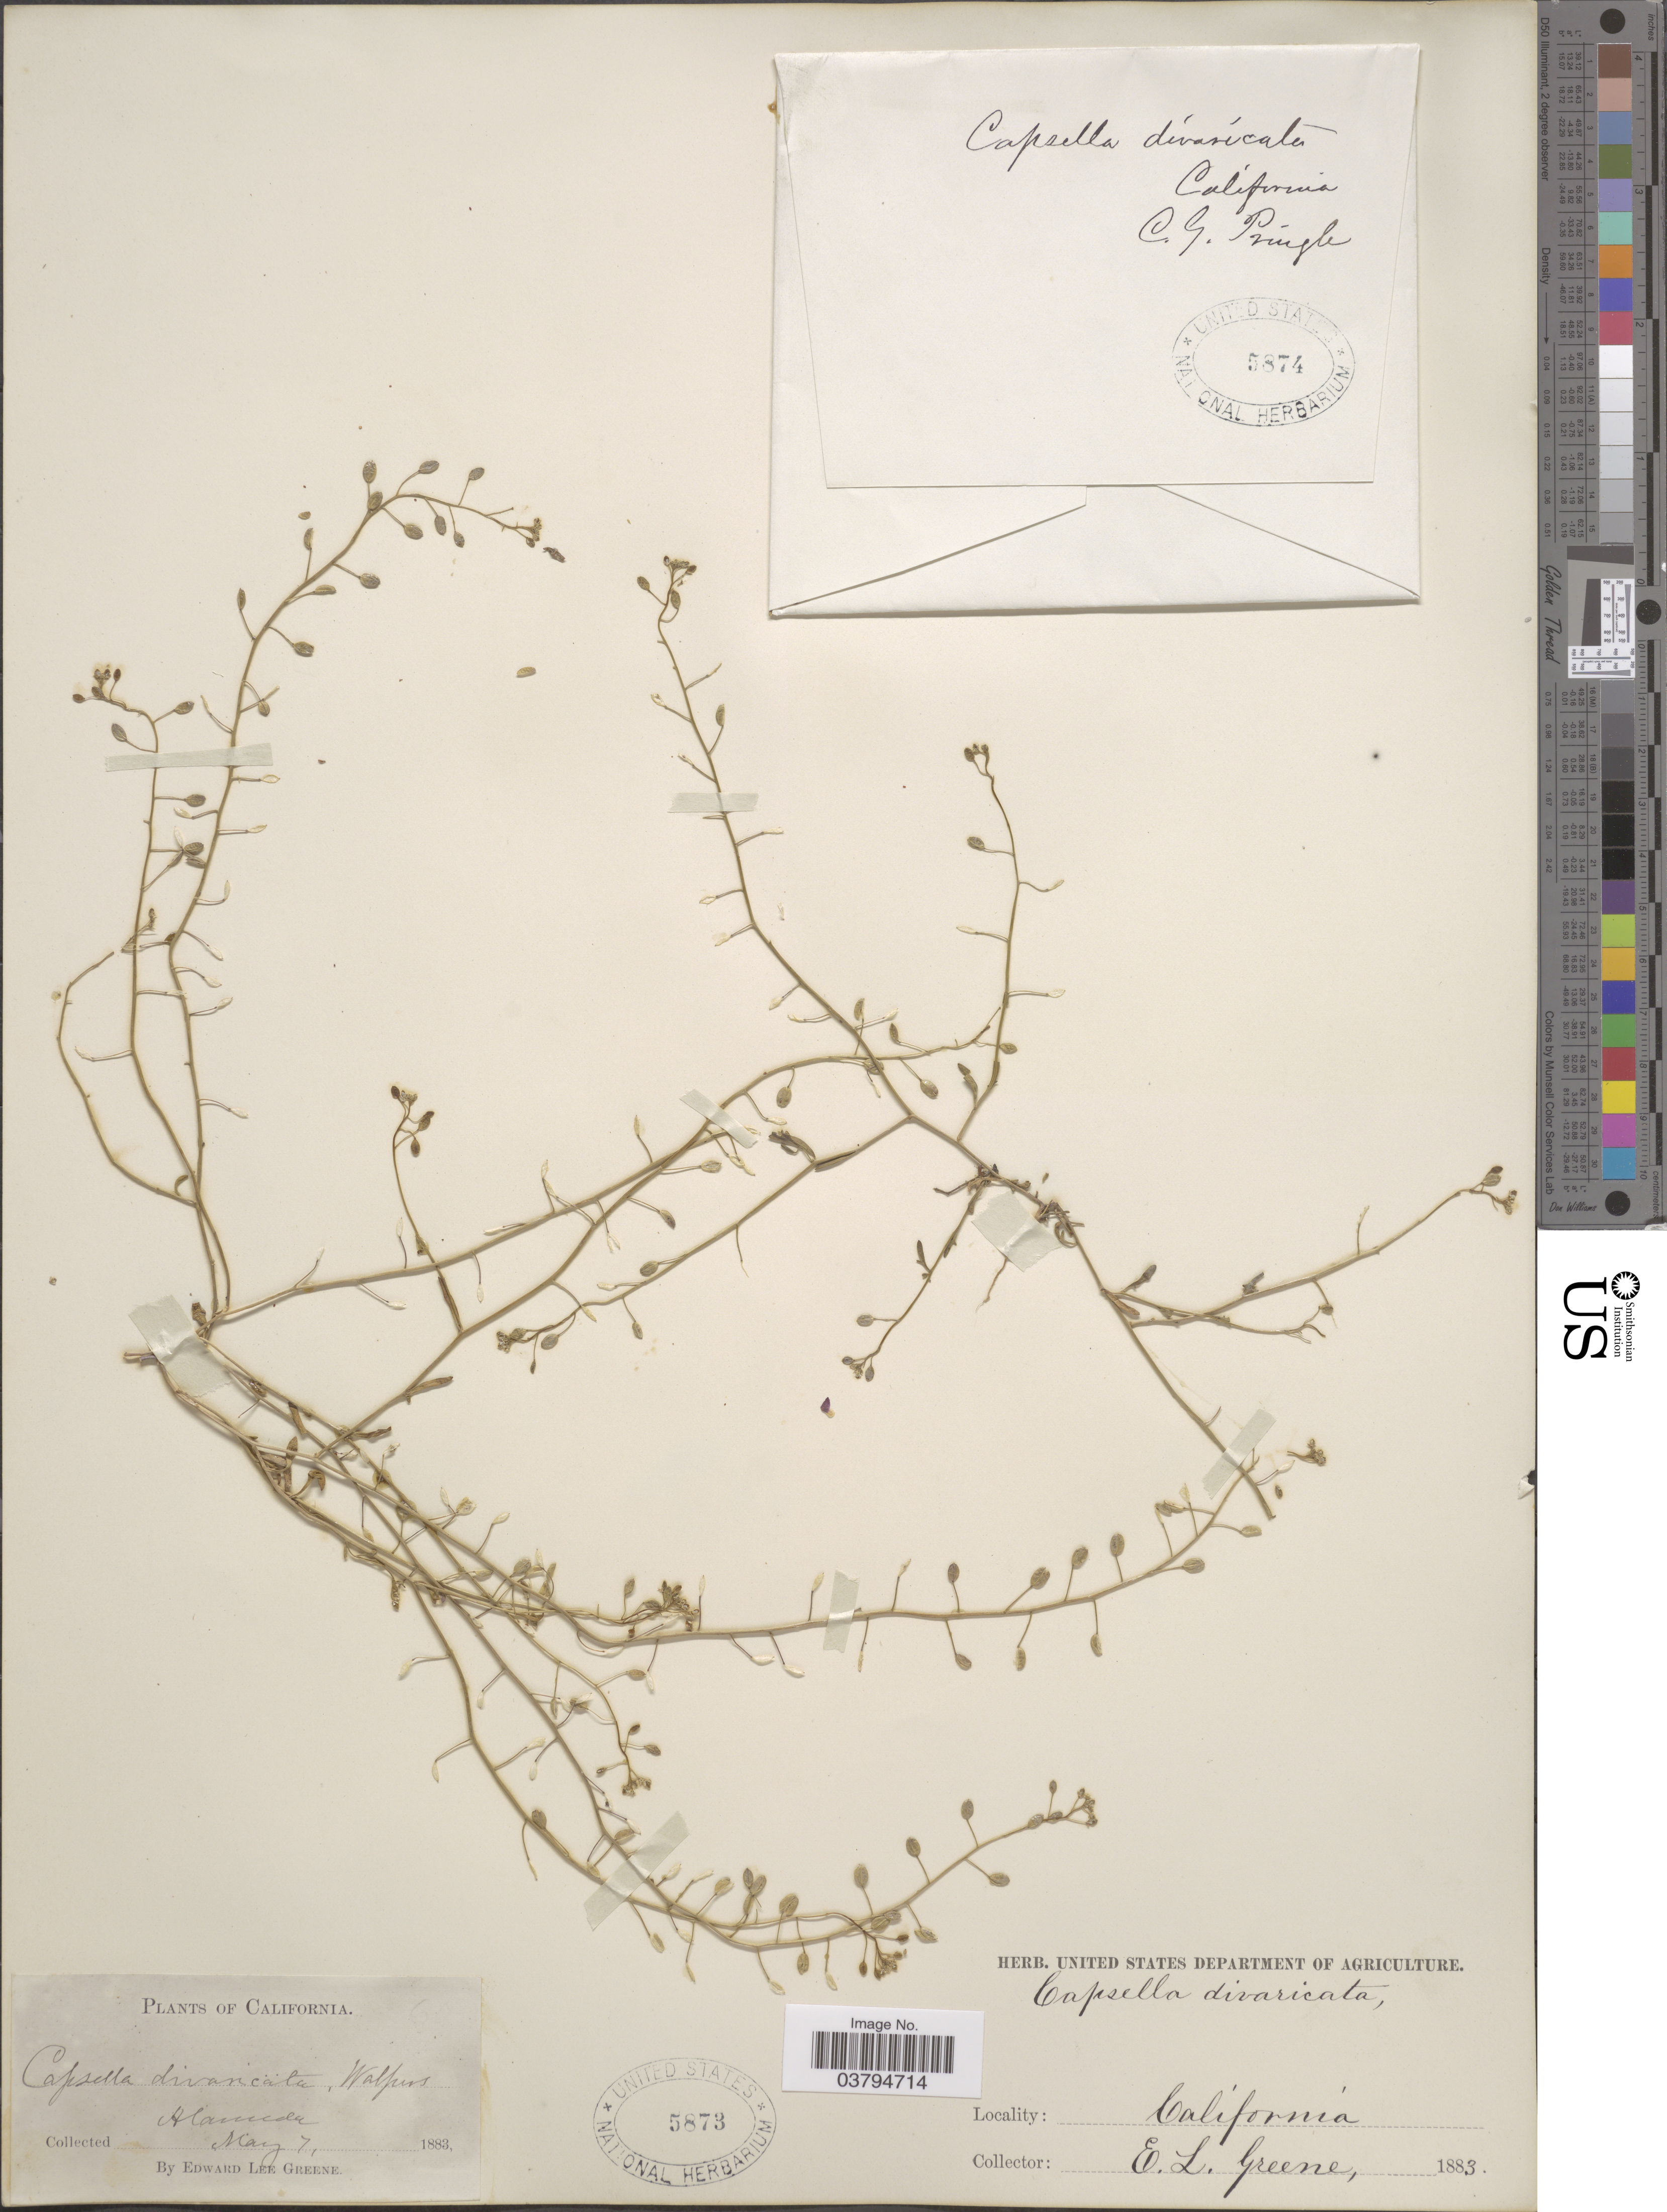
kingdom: Plantae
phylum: Tracheophyta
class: Magnoliopsida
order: Brassicales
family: Brassicaceae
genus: Hornungia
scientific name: Hornungia procumbens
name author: (L.) Hayek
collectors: C. G. Pringle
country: United States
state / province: California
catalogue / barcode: US 5874